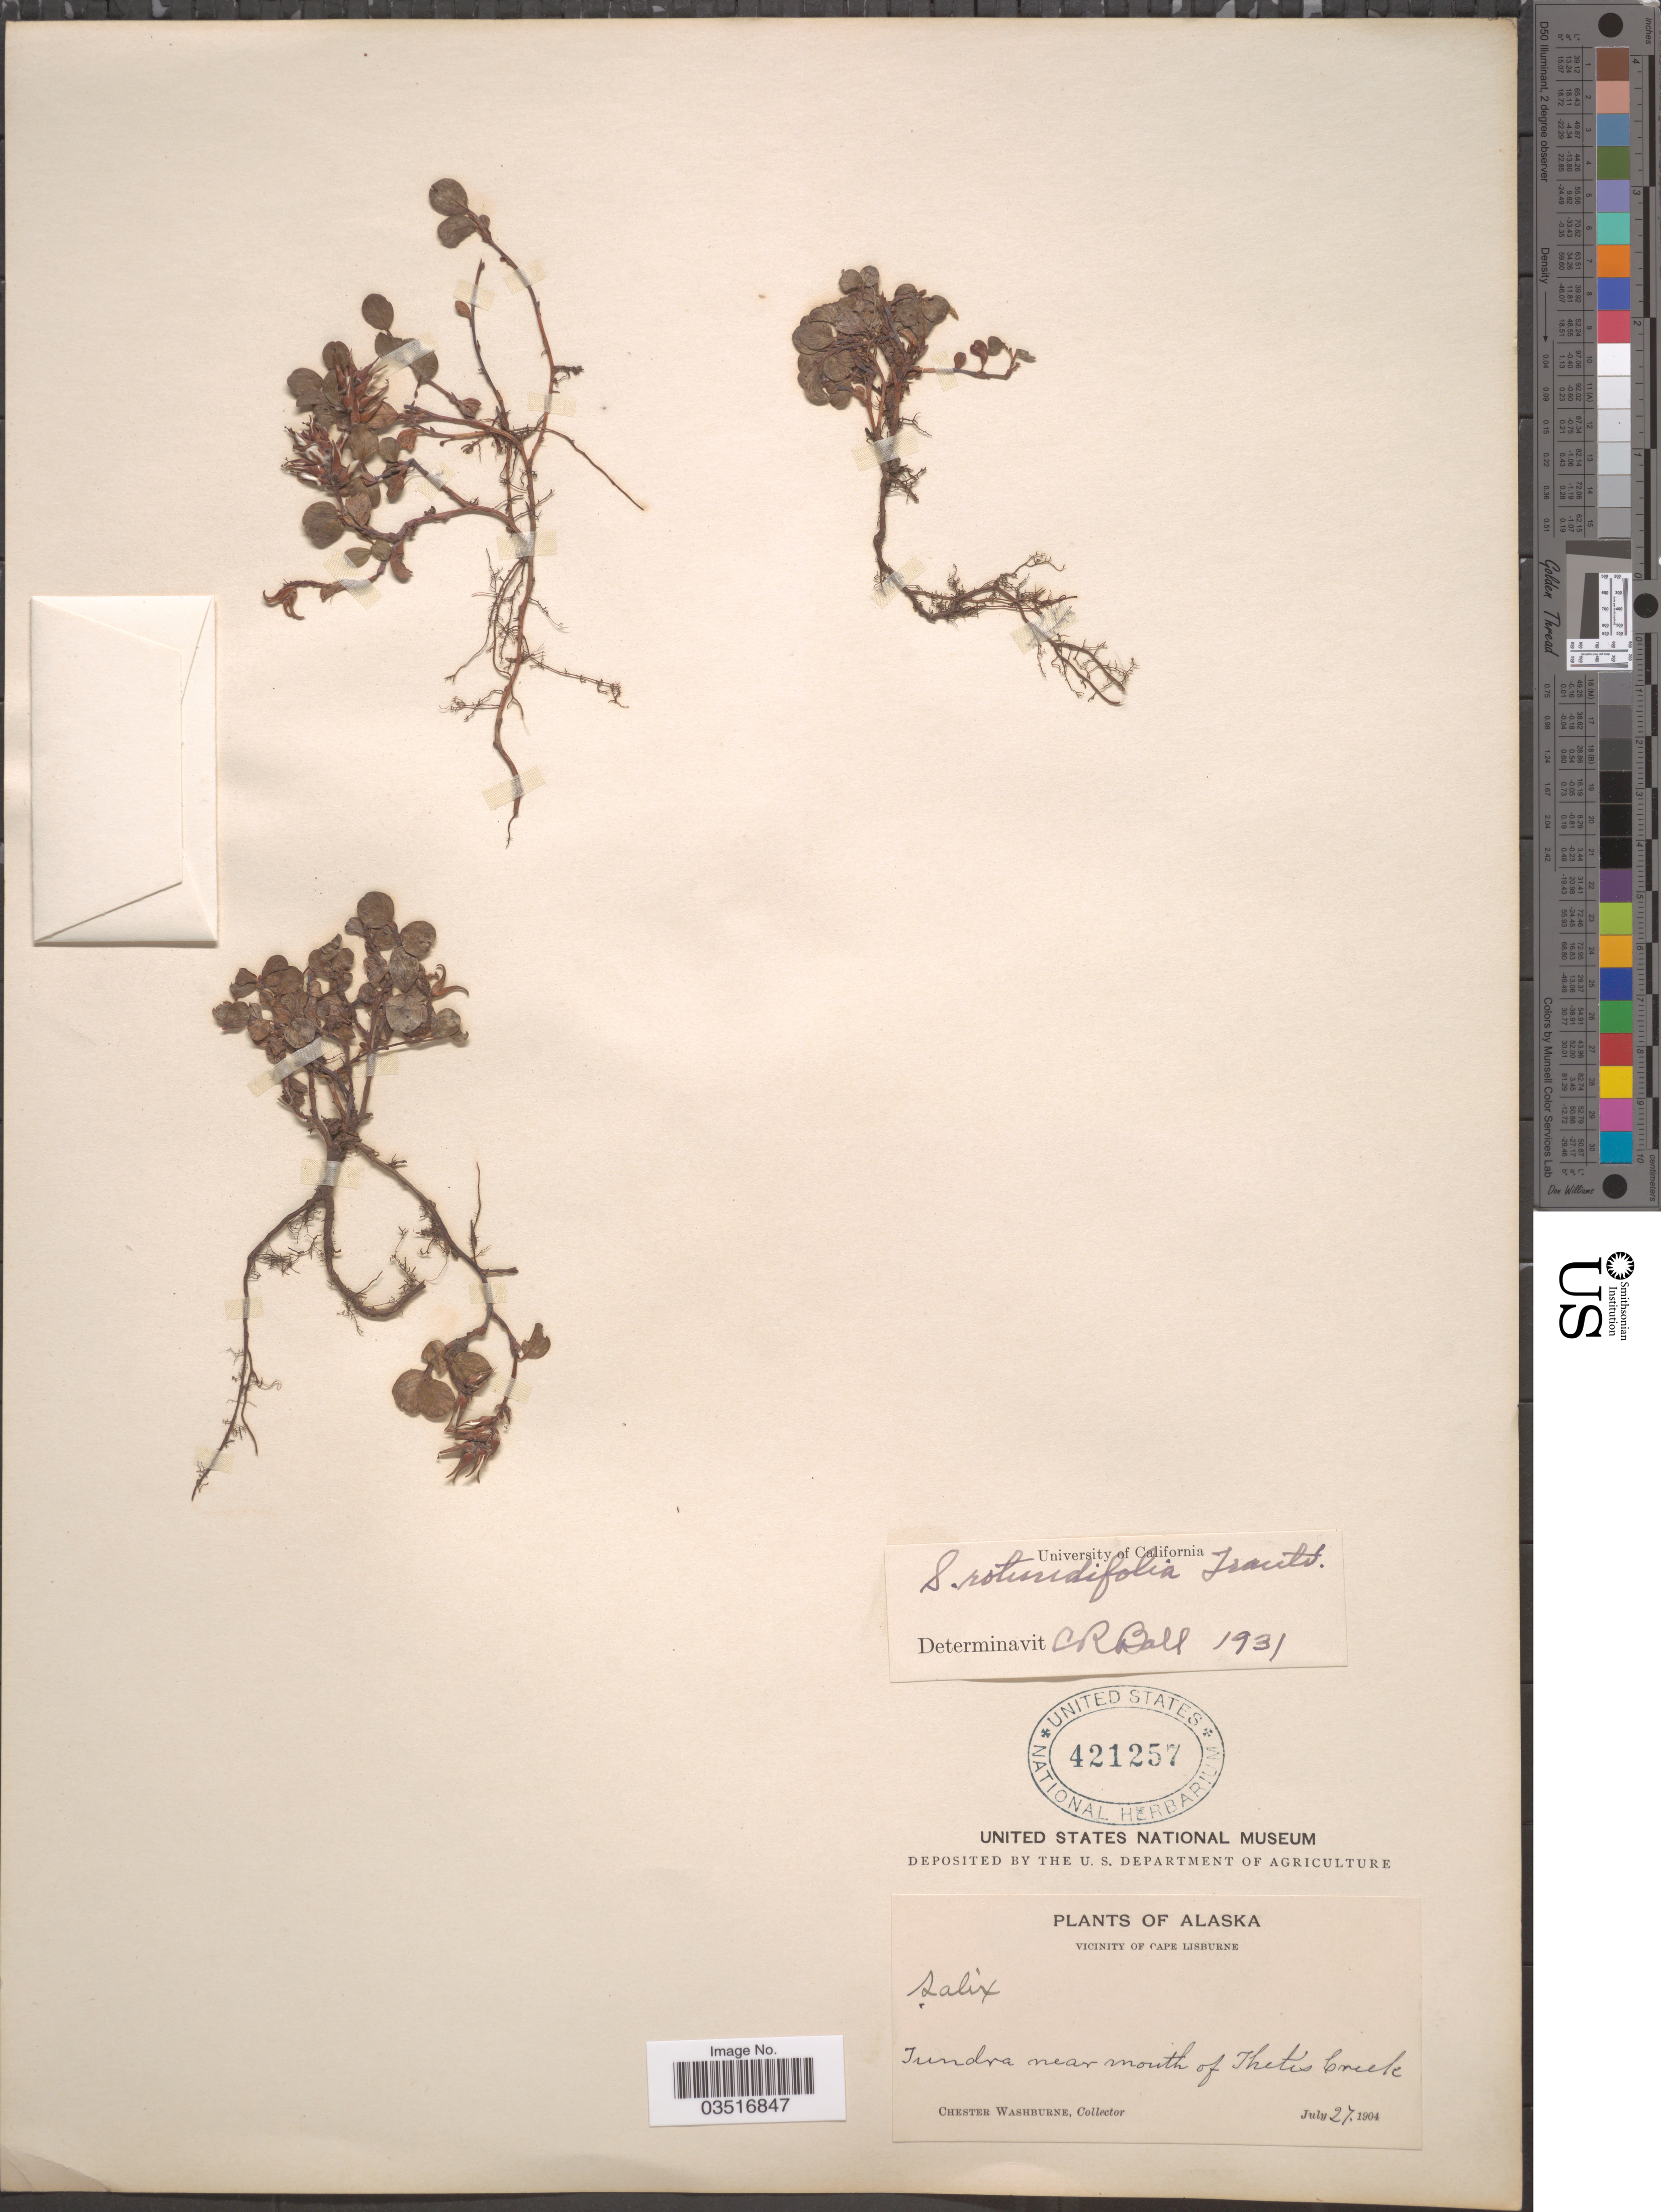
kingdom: Plantae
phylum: Tracheophyta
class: Magnoliopsida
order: Malpighiales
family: Salicaceae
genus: Salix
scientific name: Salix rotundifolia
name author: Trautv.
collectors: C. Washburne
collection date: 1904-07-27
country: United States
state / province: Alaska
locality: Vicinity of Cape Lisburne. Tundra near mouth of Thetis Creek.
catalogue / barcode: US 421257